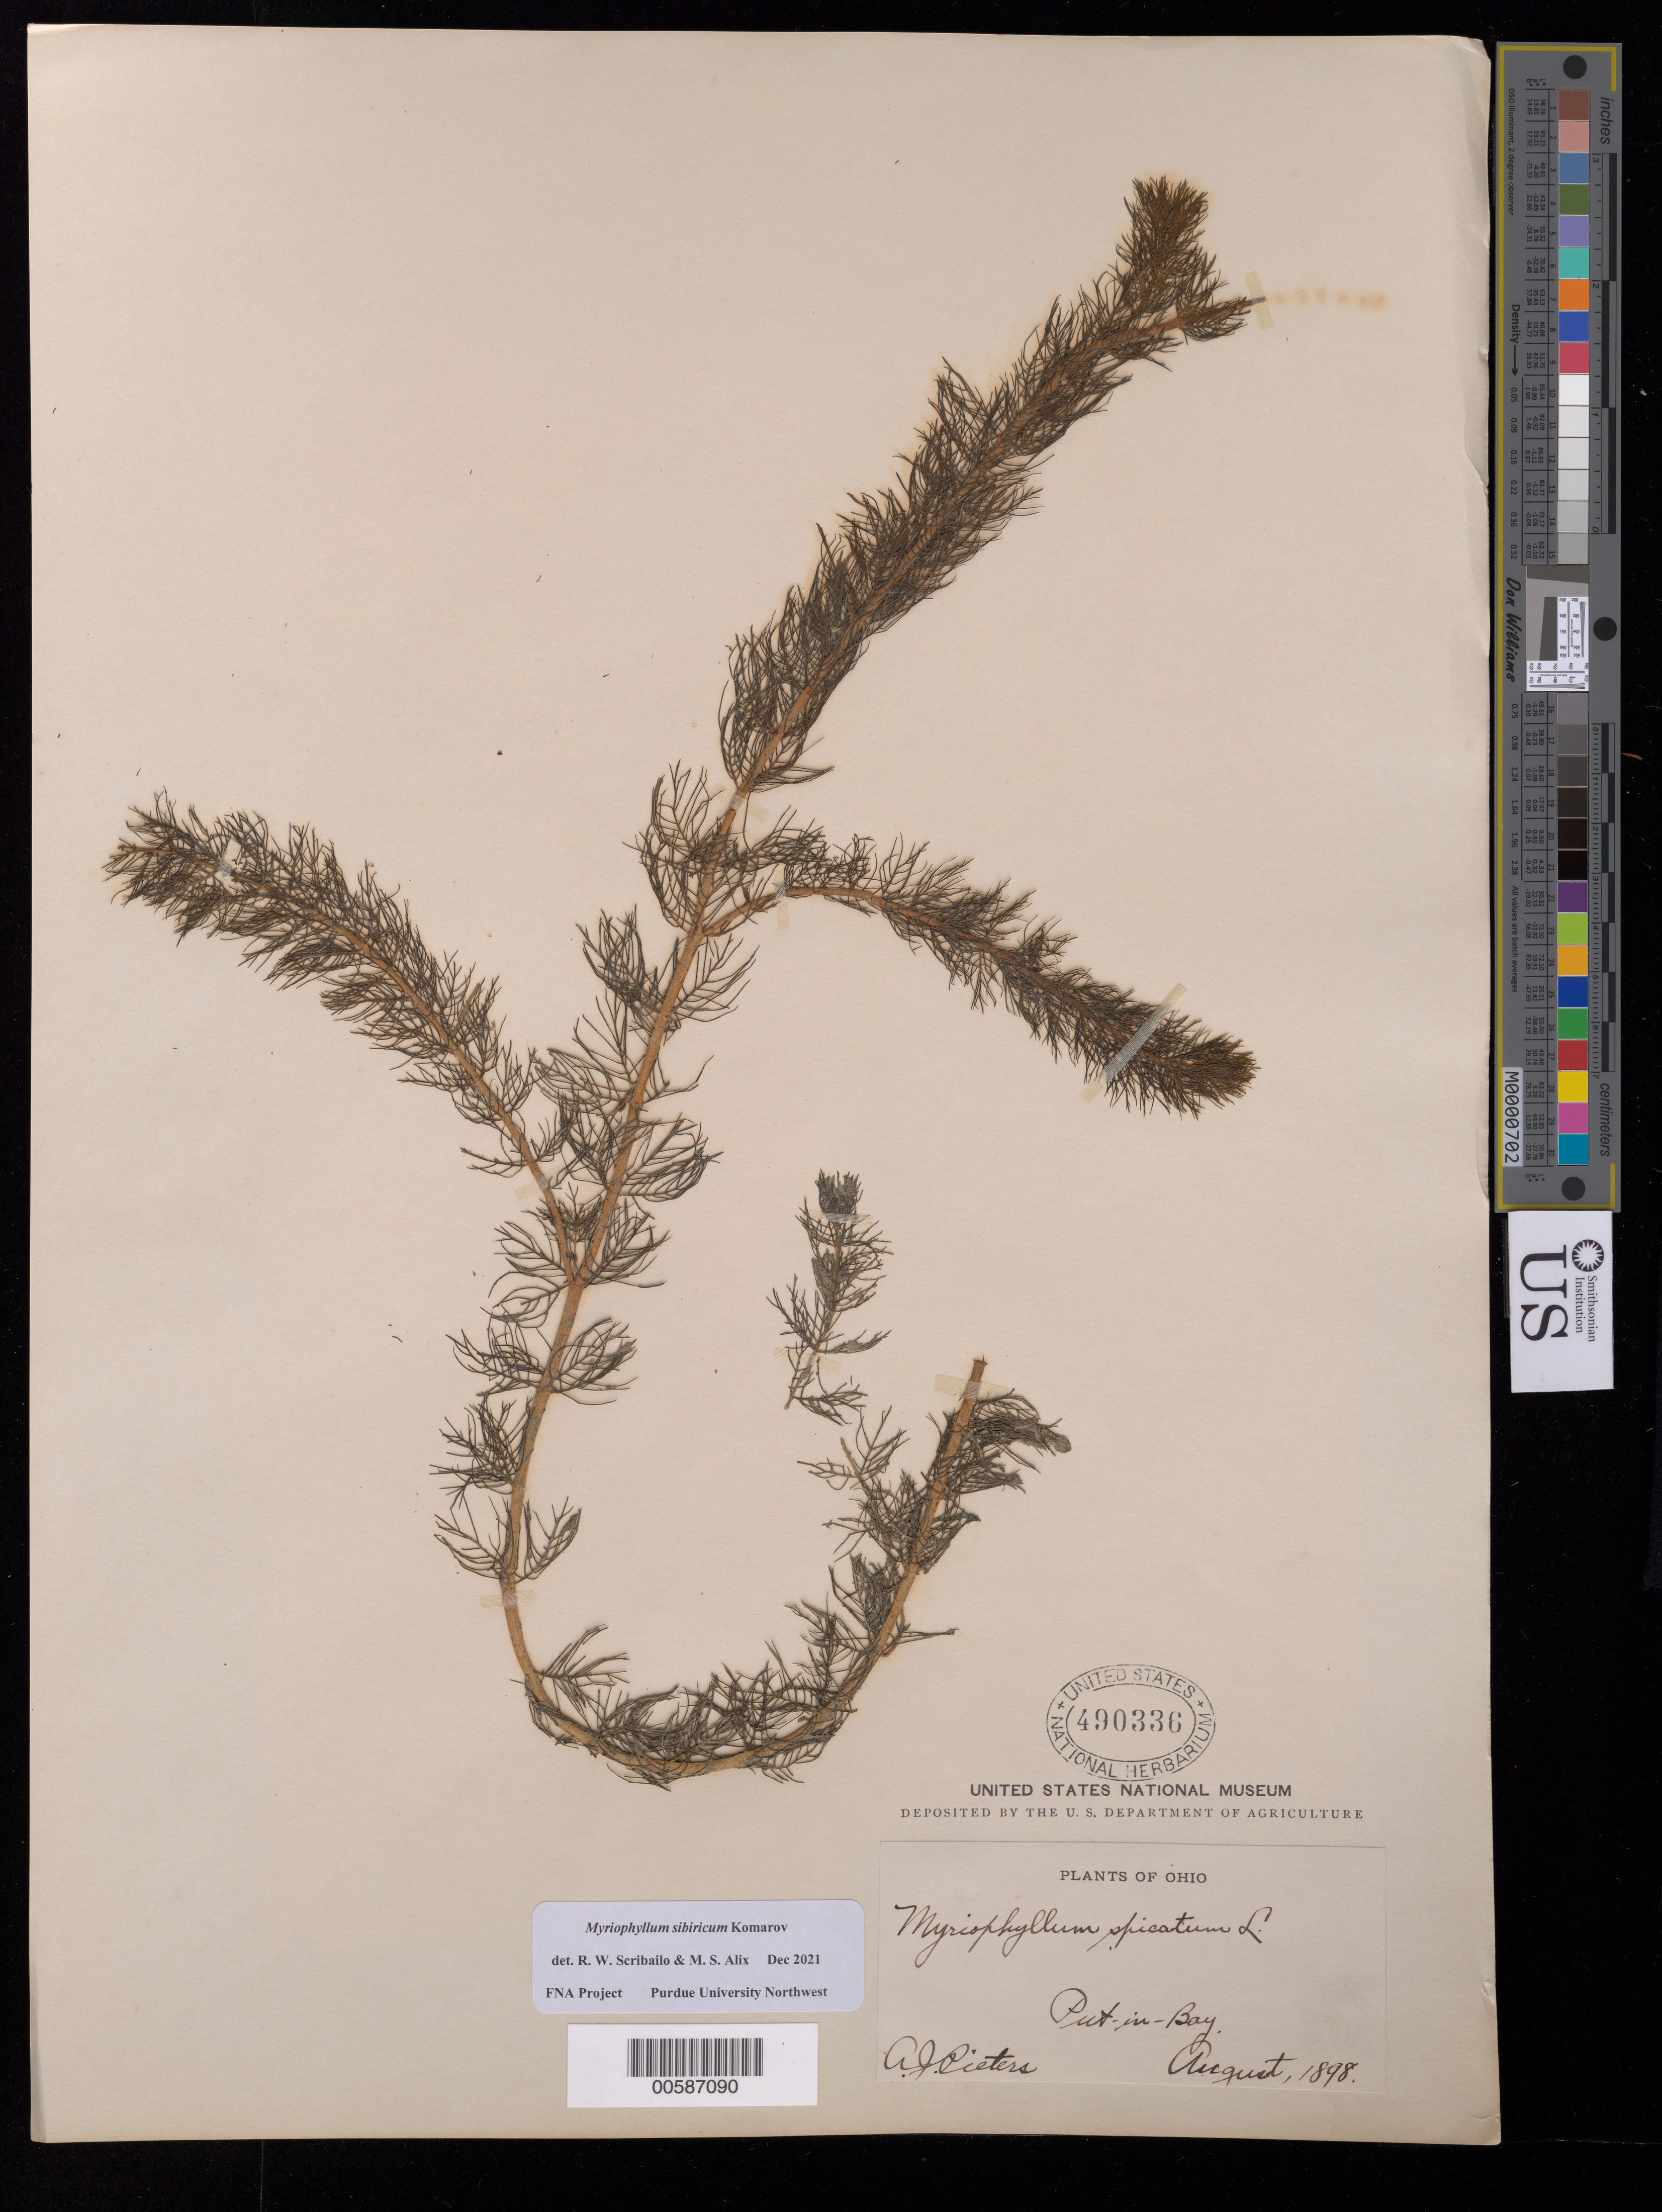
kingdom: Plantae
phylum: Tracheophyta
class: Magnoliopsida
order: Saxifragales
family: Haloragaceae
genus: Myriophyllum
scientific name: Myriophyllum sibiricum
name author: Kom.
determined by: Scribailo, R. W.; Alix, M. S.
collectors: A. Pieters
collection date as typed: Aug 1898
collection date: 1898-08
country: United States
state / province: Ohio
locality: Put In Bay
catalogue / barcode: US 490336